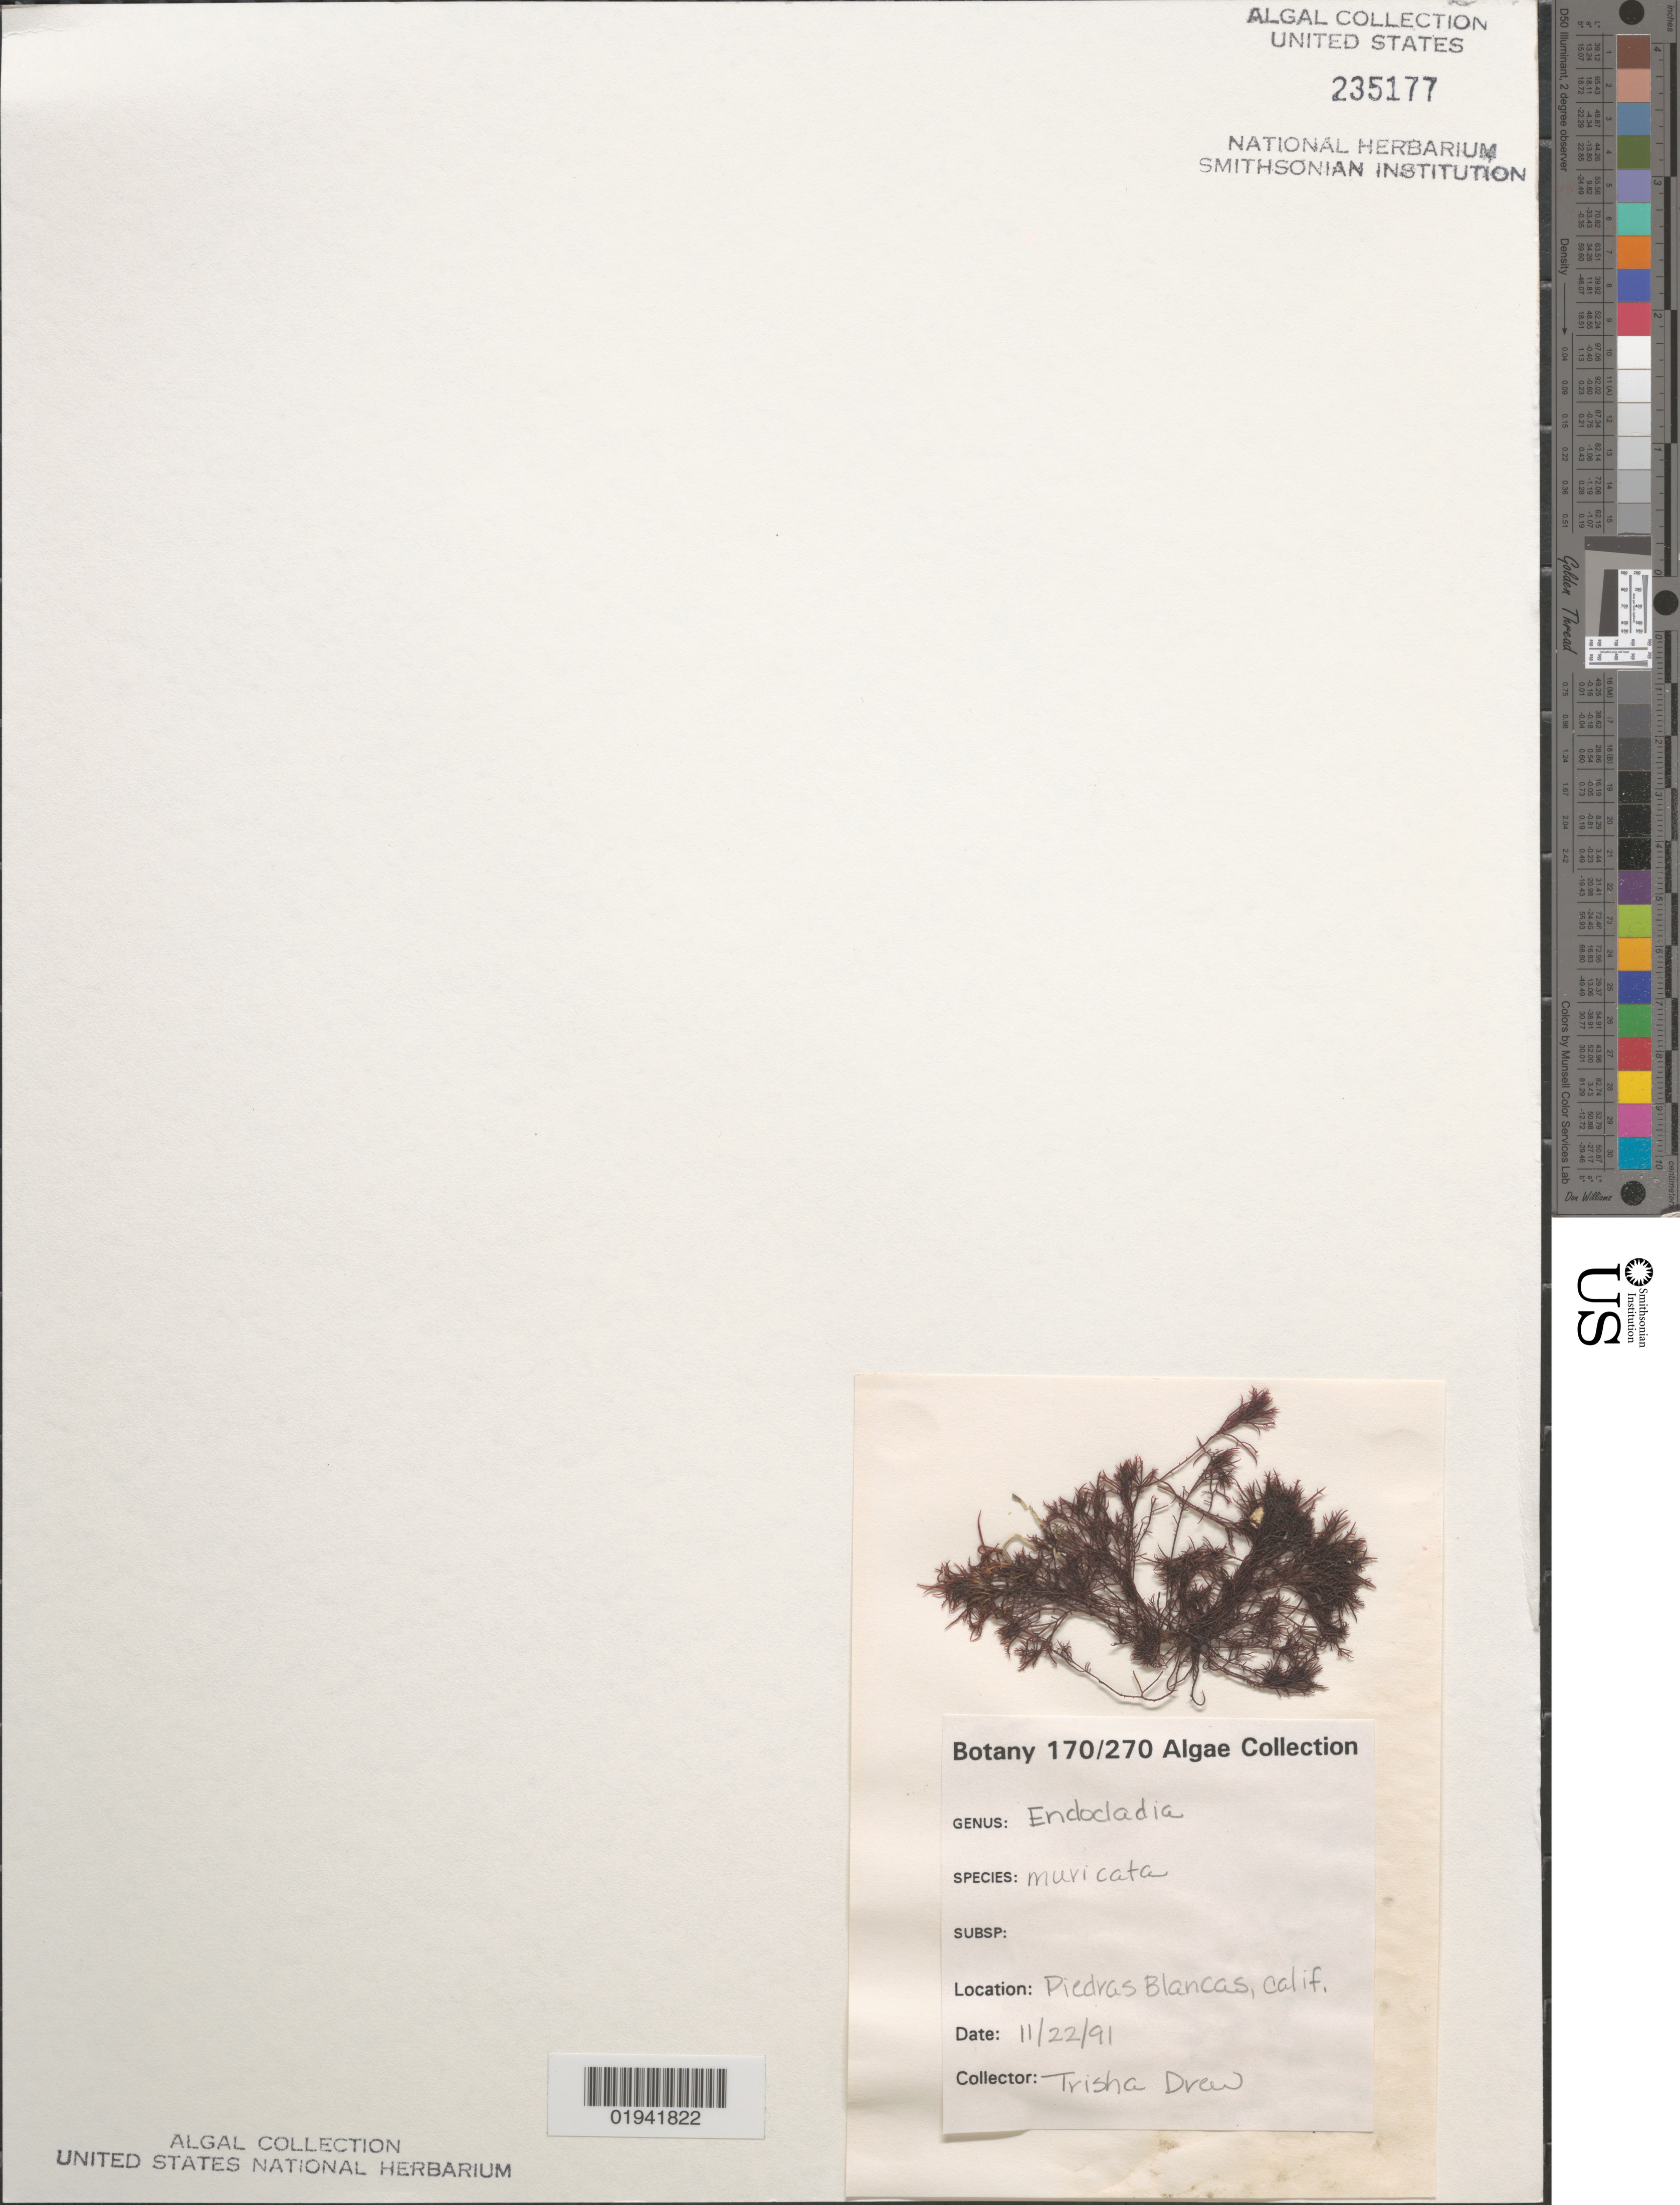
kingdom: Plantae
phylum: Rhodophyta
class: Florideophyceae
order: Gigartinales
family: Endocladiaceae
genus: Endocladia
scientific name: Endocladia muricata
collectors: T. Drew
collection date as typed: Transcribed d/m/y: 22/11/91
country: United States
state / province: California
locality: Piedras Blancas.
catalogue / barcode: US 235177